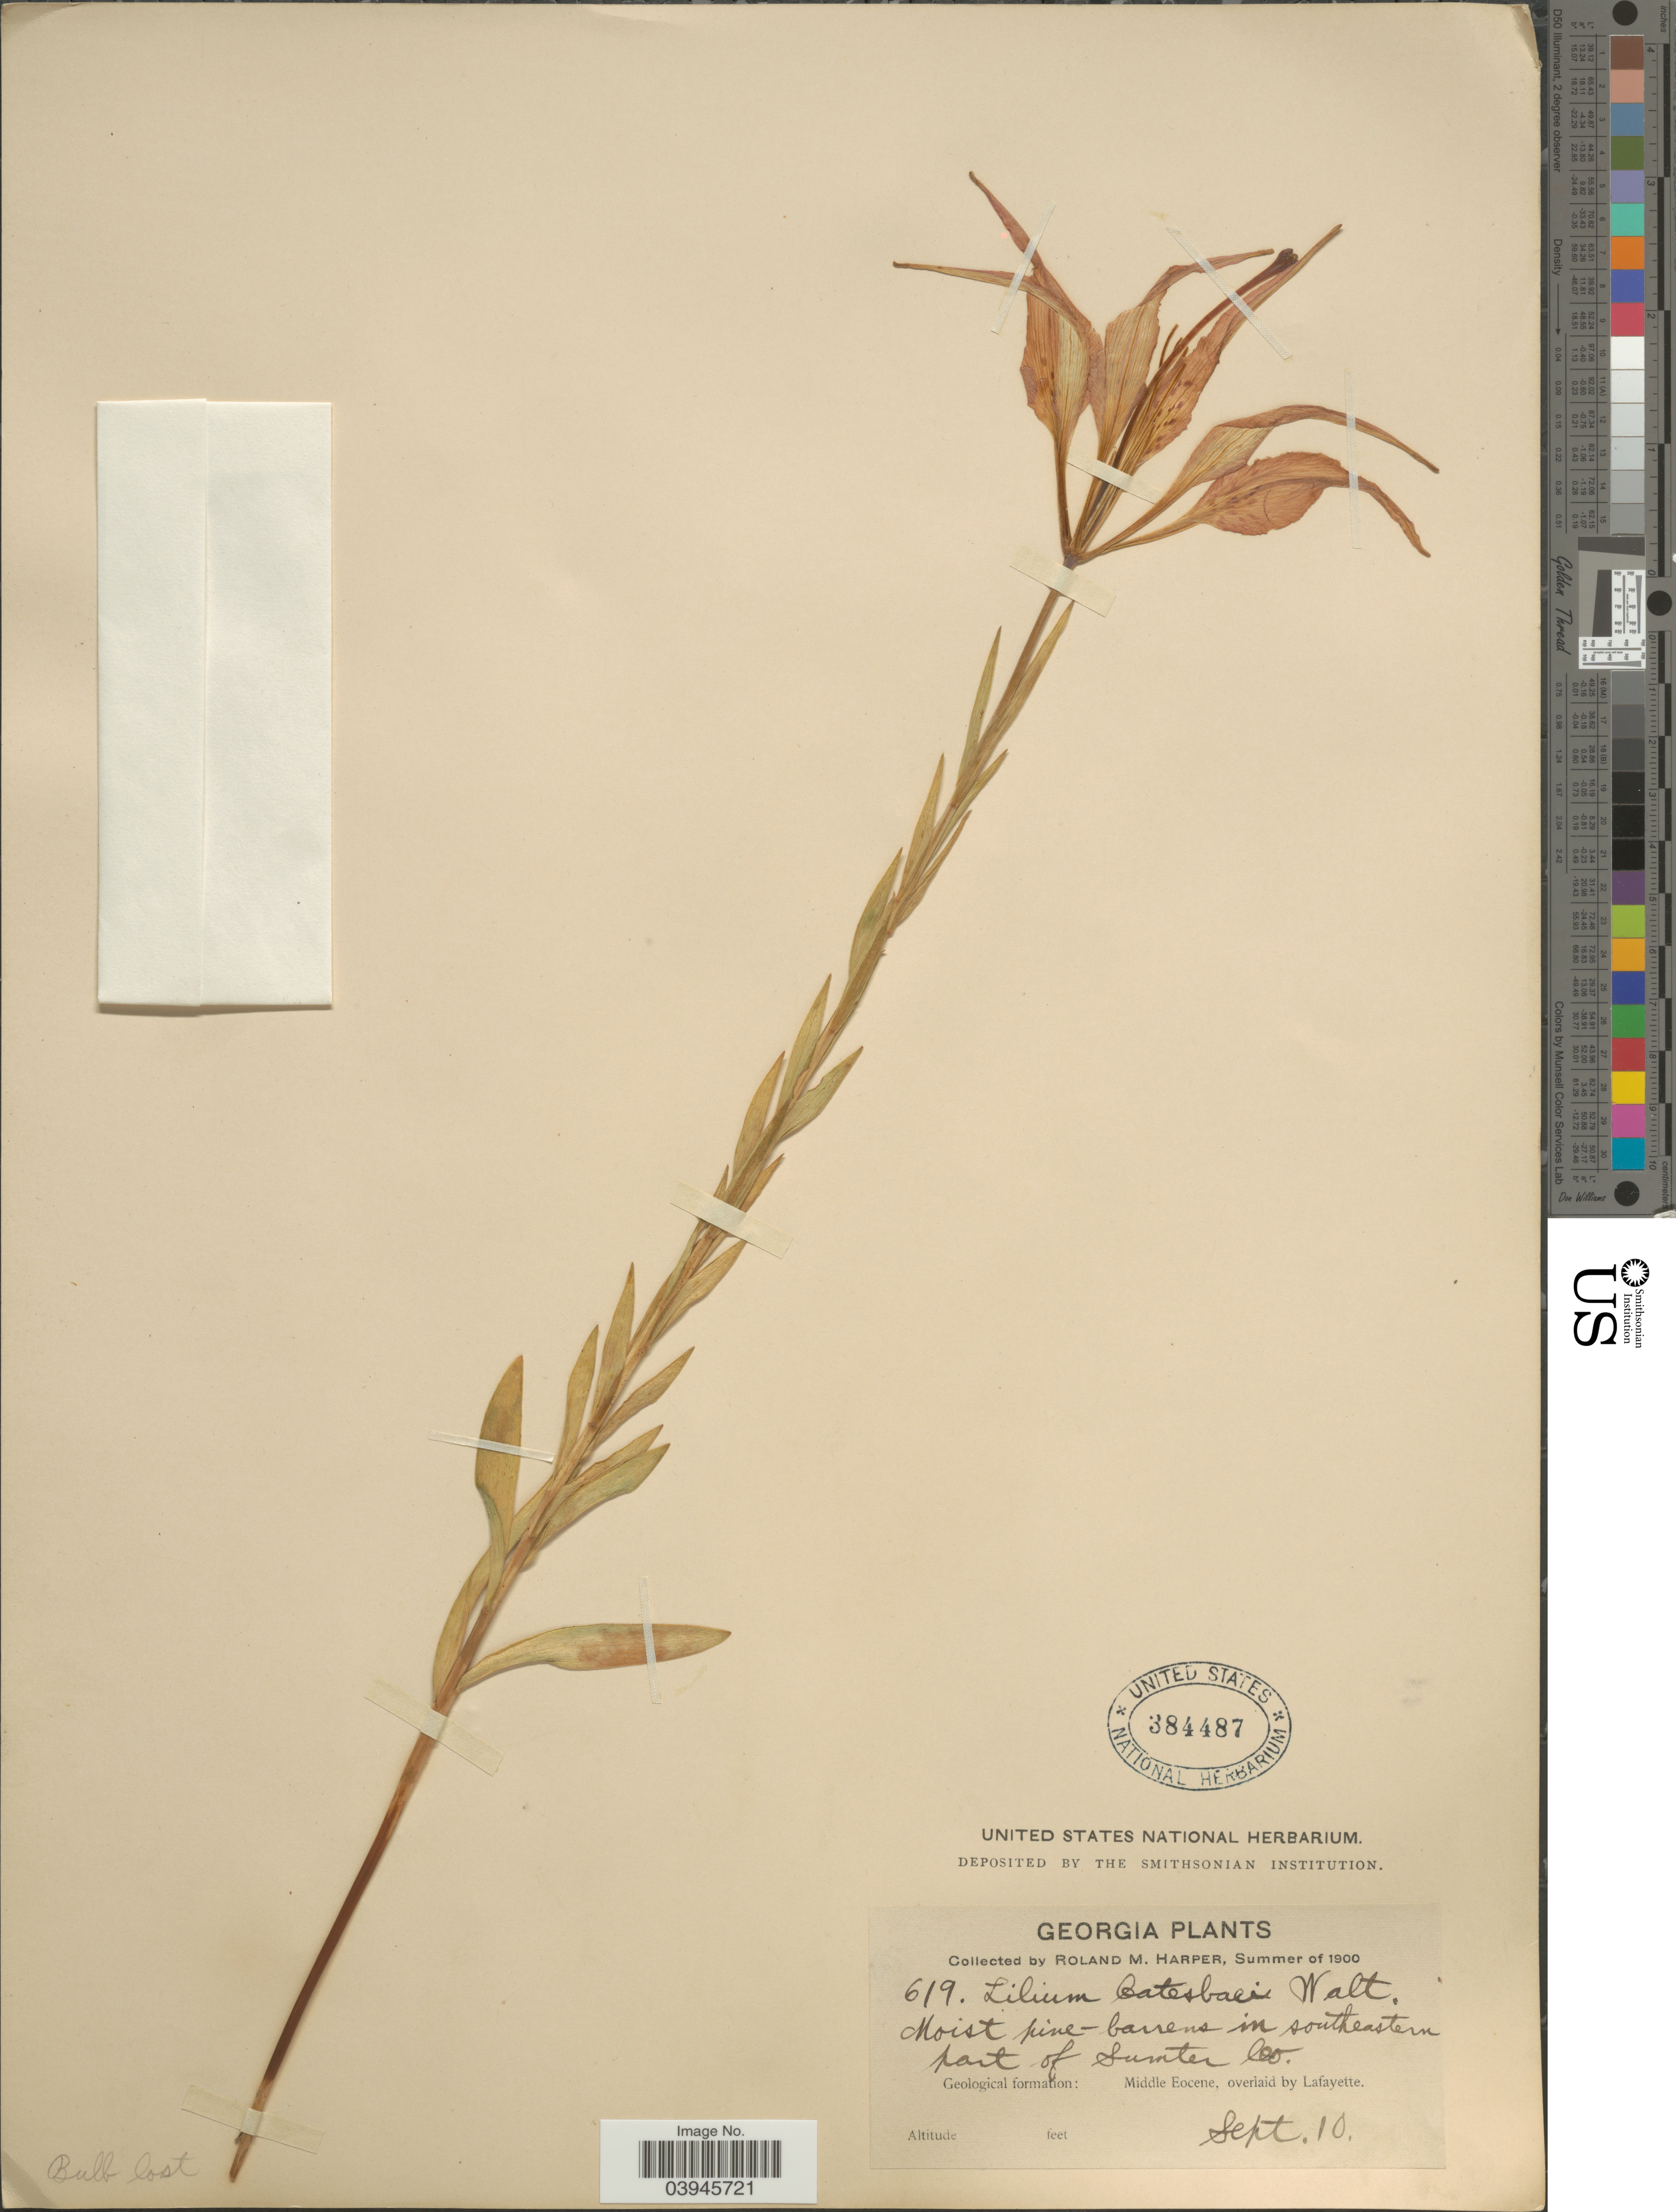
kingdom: Plantae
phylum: Tracheophyta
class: Liliopsida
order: Liliales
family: Liliaceae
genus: Lilium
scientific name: Lilium catesbaei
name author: Walter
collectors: R. M. Harper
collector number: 619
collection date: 1900-09-10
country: United States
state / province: Georgia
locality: Moist pine-barrens in southeastern part of Sumter Co. Geological formation: Middle Eocene, overlaid by Lafayette.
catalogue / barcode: US 384487